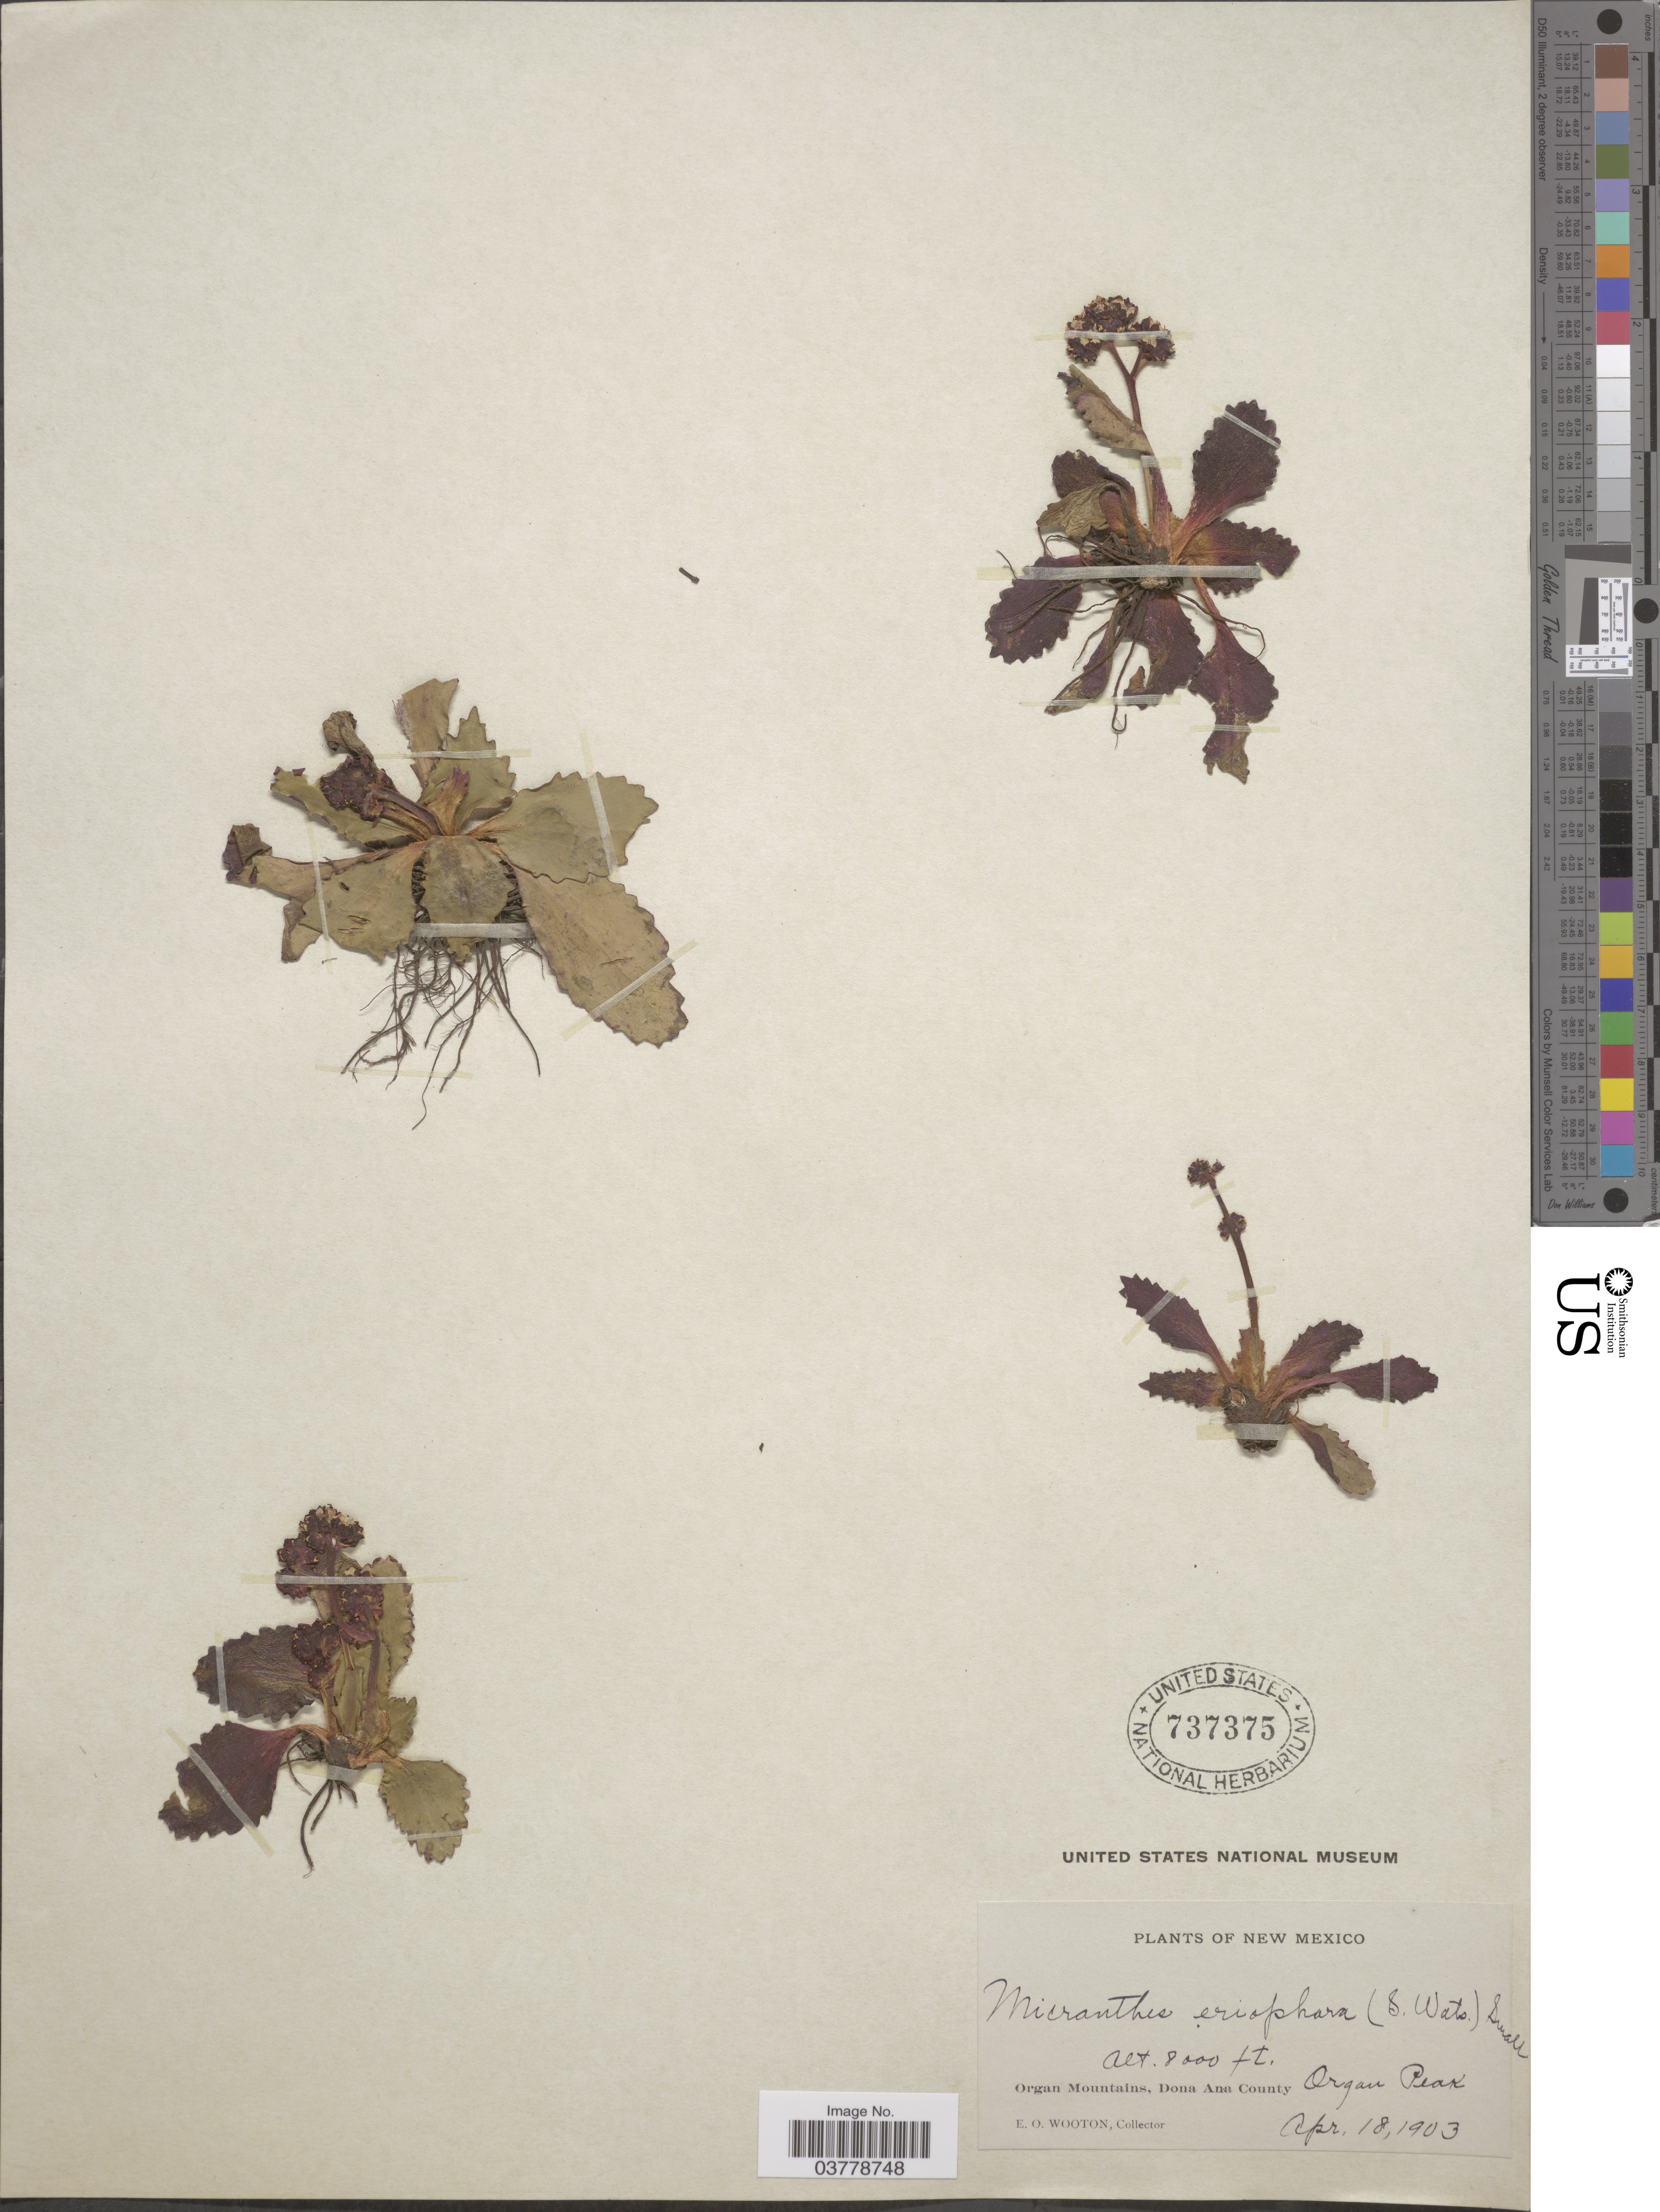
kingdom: Plantae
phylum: Tracheophyta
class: Magnoliopsida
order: Saxifragales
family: Saxifragaceae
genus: Micranthes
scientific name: Micranthes eriophora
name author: (S. Watson) Small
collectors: E. O. Wooton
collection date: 1903-04-18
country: United States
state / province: New Mexico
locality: Organ Mountains, Dona Ana County. Organ Peak.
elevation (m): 2438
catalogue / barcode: US 737375